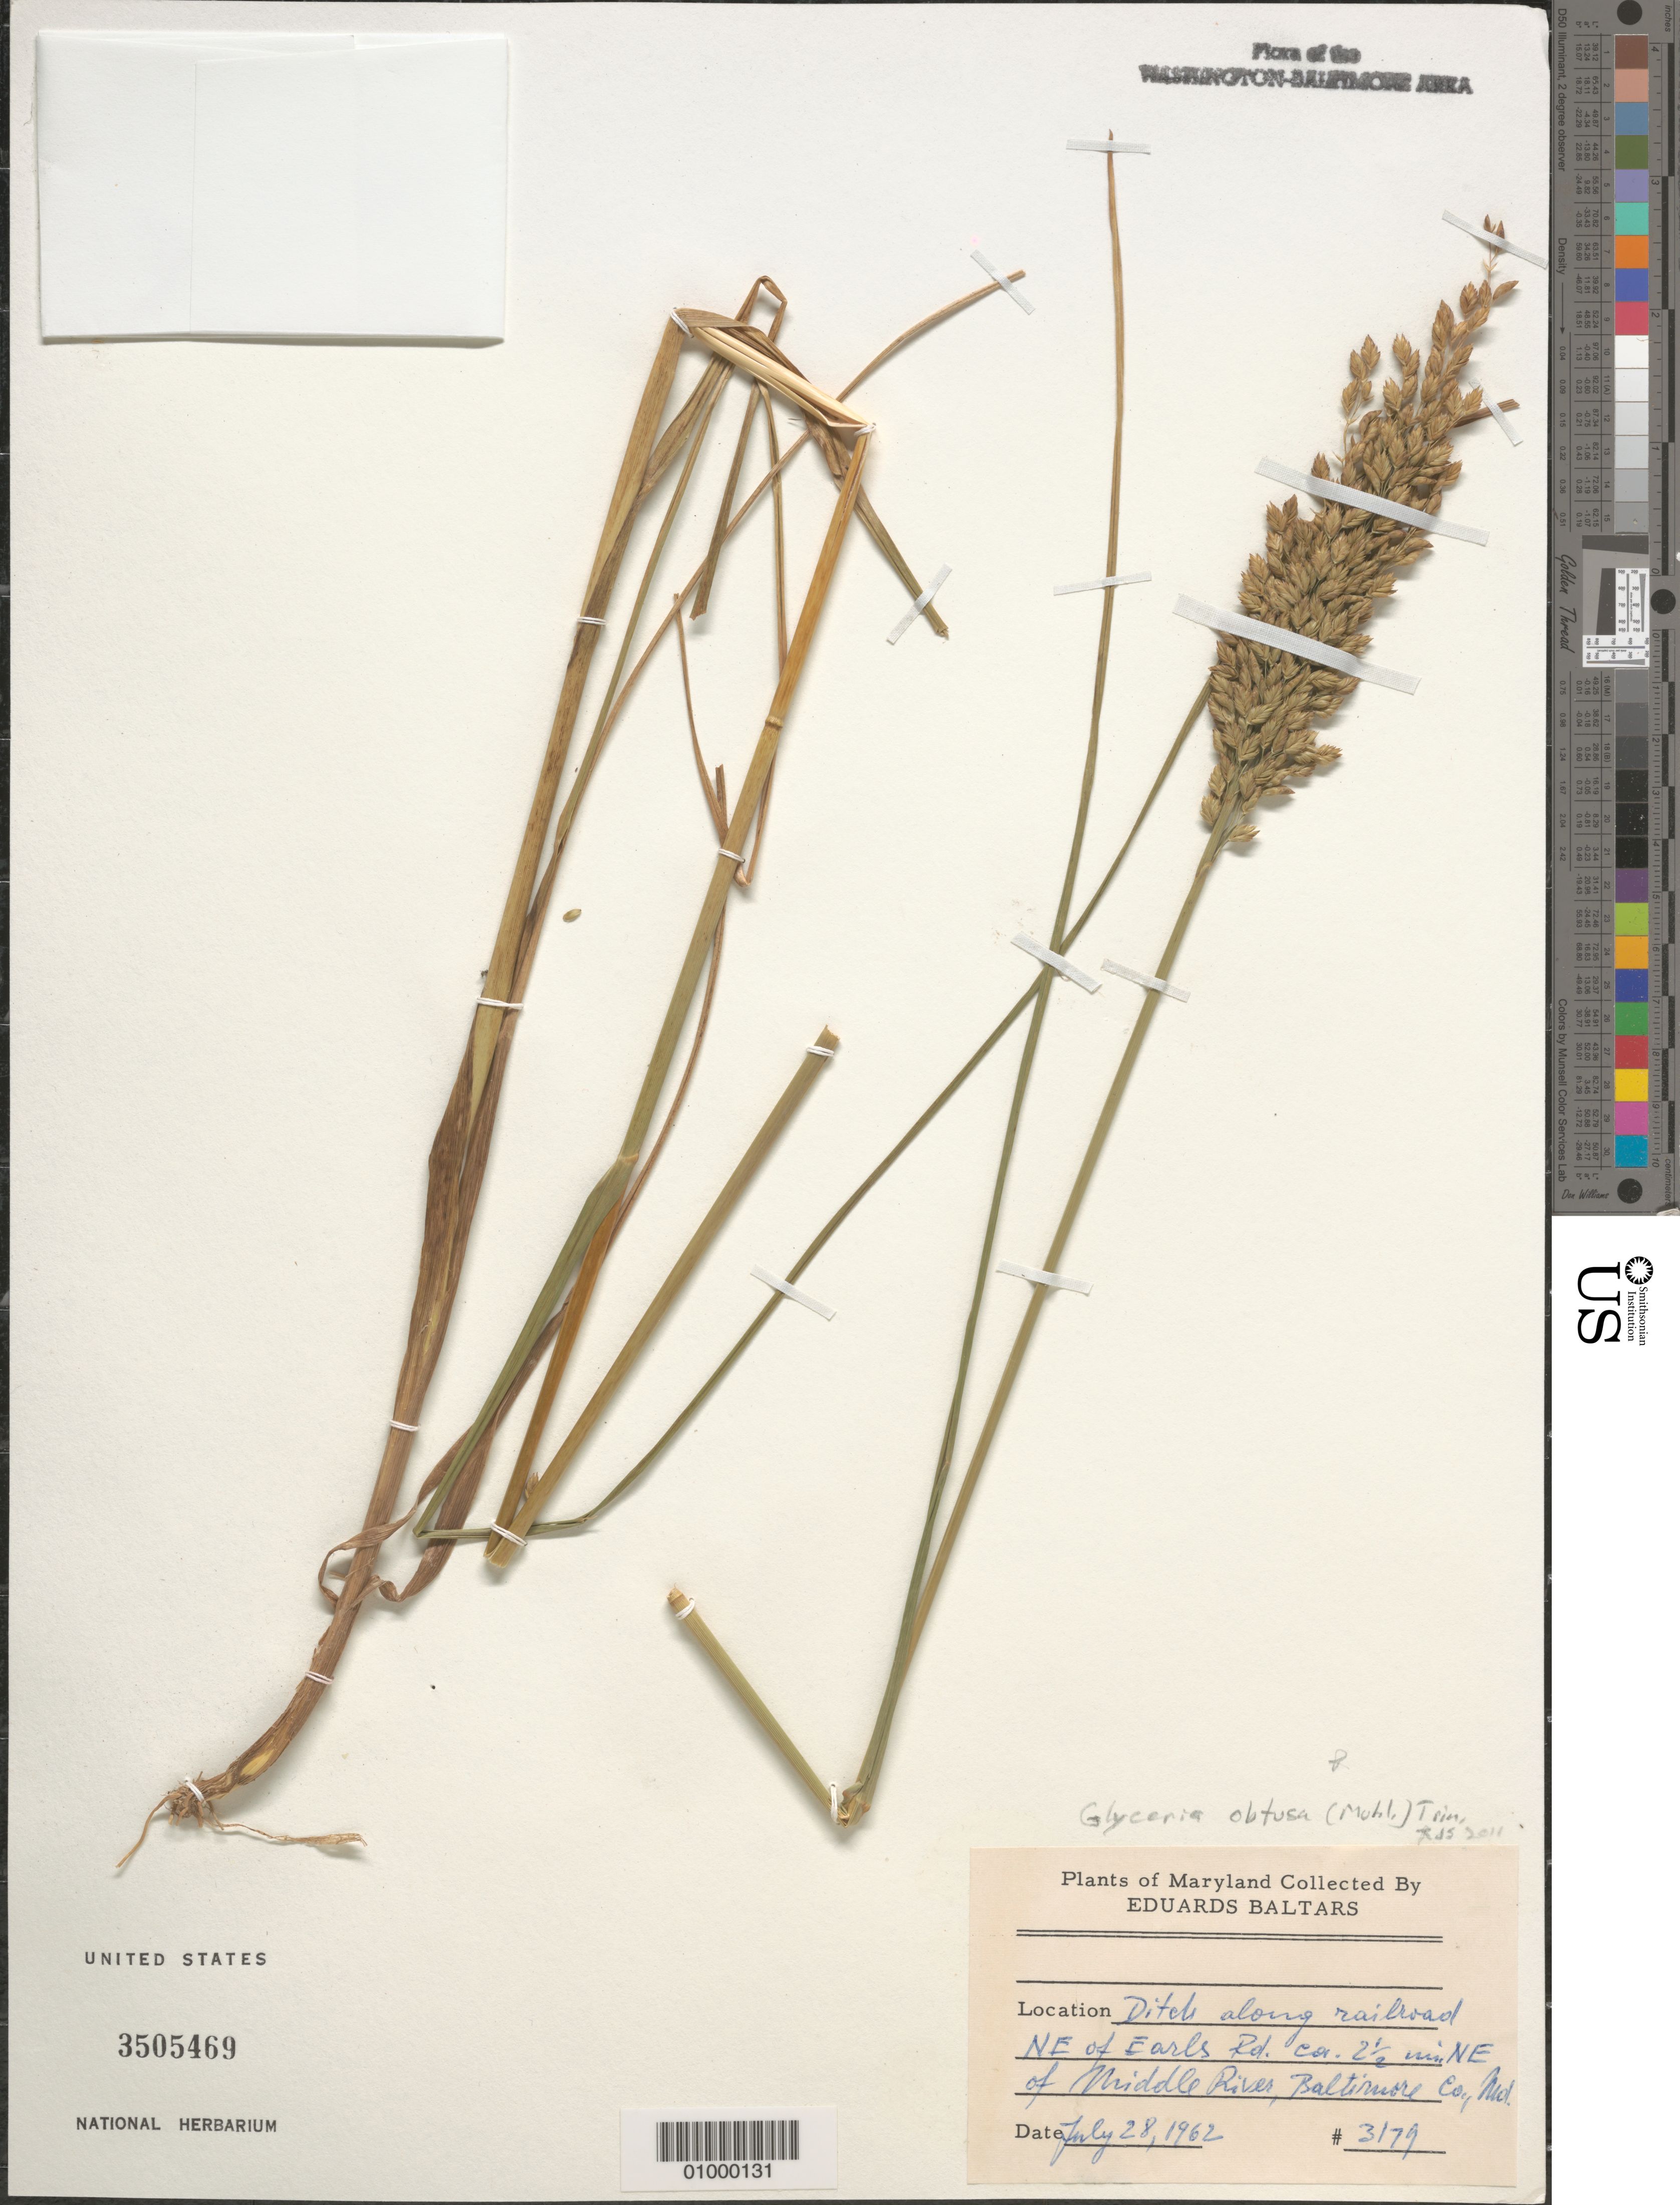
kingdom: Plantae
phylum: Tracheophyta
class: Liliopsida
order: Poales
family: Poaceae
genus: Glyceria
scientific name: Glyceria obtusa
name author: (Muhl.) Trin.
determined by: Soreng, Robert J., Research Associate (BOT), Smithsonian Institution - National Museum of Natural History (UNITED STATES)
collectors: E. Baltars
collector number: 3179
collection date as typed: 28 Jul 1962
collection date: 1962-07-28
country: United States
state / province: Maryland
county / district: Baltimore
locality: NE of Earls Rd. ca. 2.5 miles NE of Middle river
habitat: ditch along railroad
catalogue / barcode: US 3505469